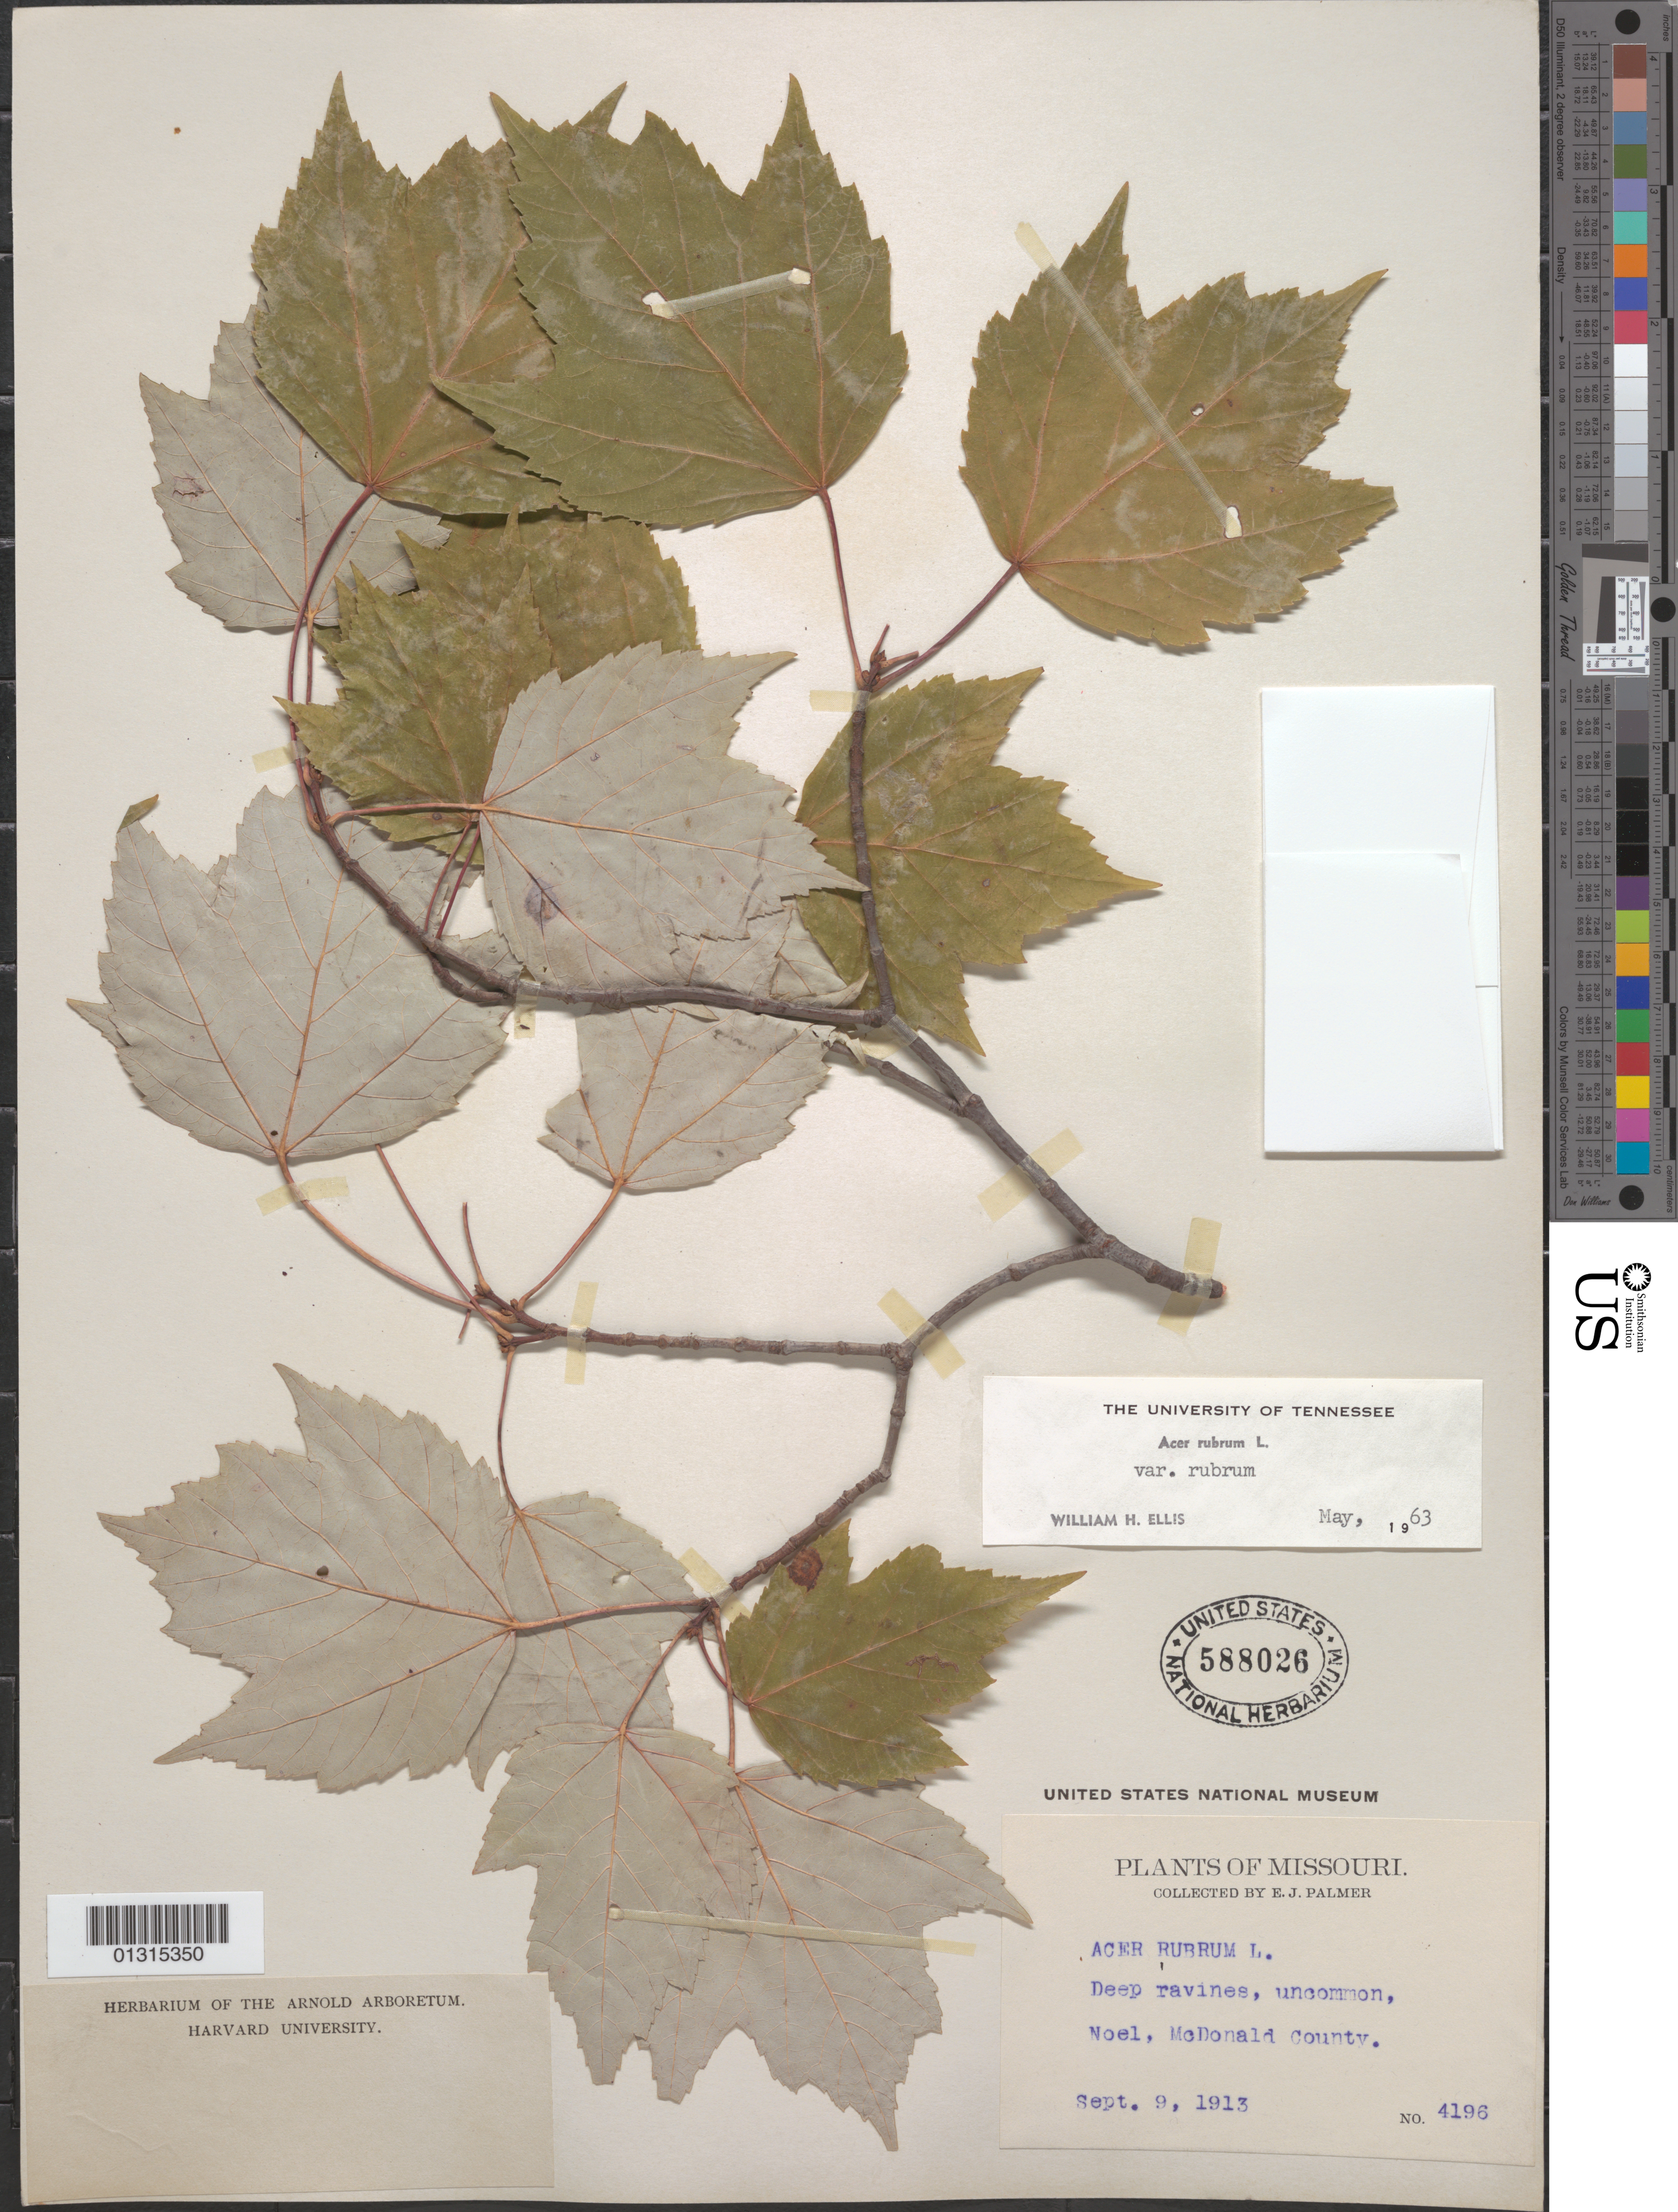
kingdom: Plantae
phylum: Tracheophyta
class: Magnoliopsida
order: Sapindales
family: Sapindaceae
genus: Acer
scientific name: Acer rubrum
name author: L.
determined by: Ellis, W. H.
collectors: E. J. Palmer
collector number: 4196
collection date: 1913-09-09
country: United States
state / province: Missouri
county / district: McDonald County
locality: McDonald County, Noel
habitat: Deep ravines, uncommon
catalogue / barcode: US 588026